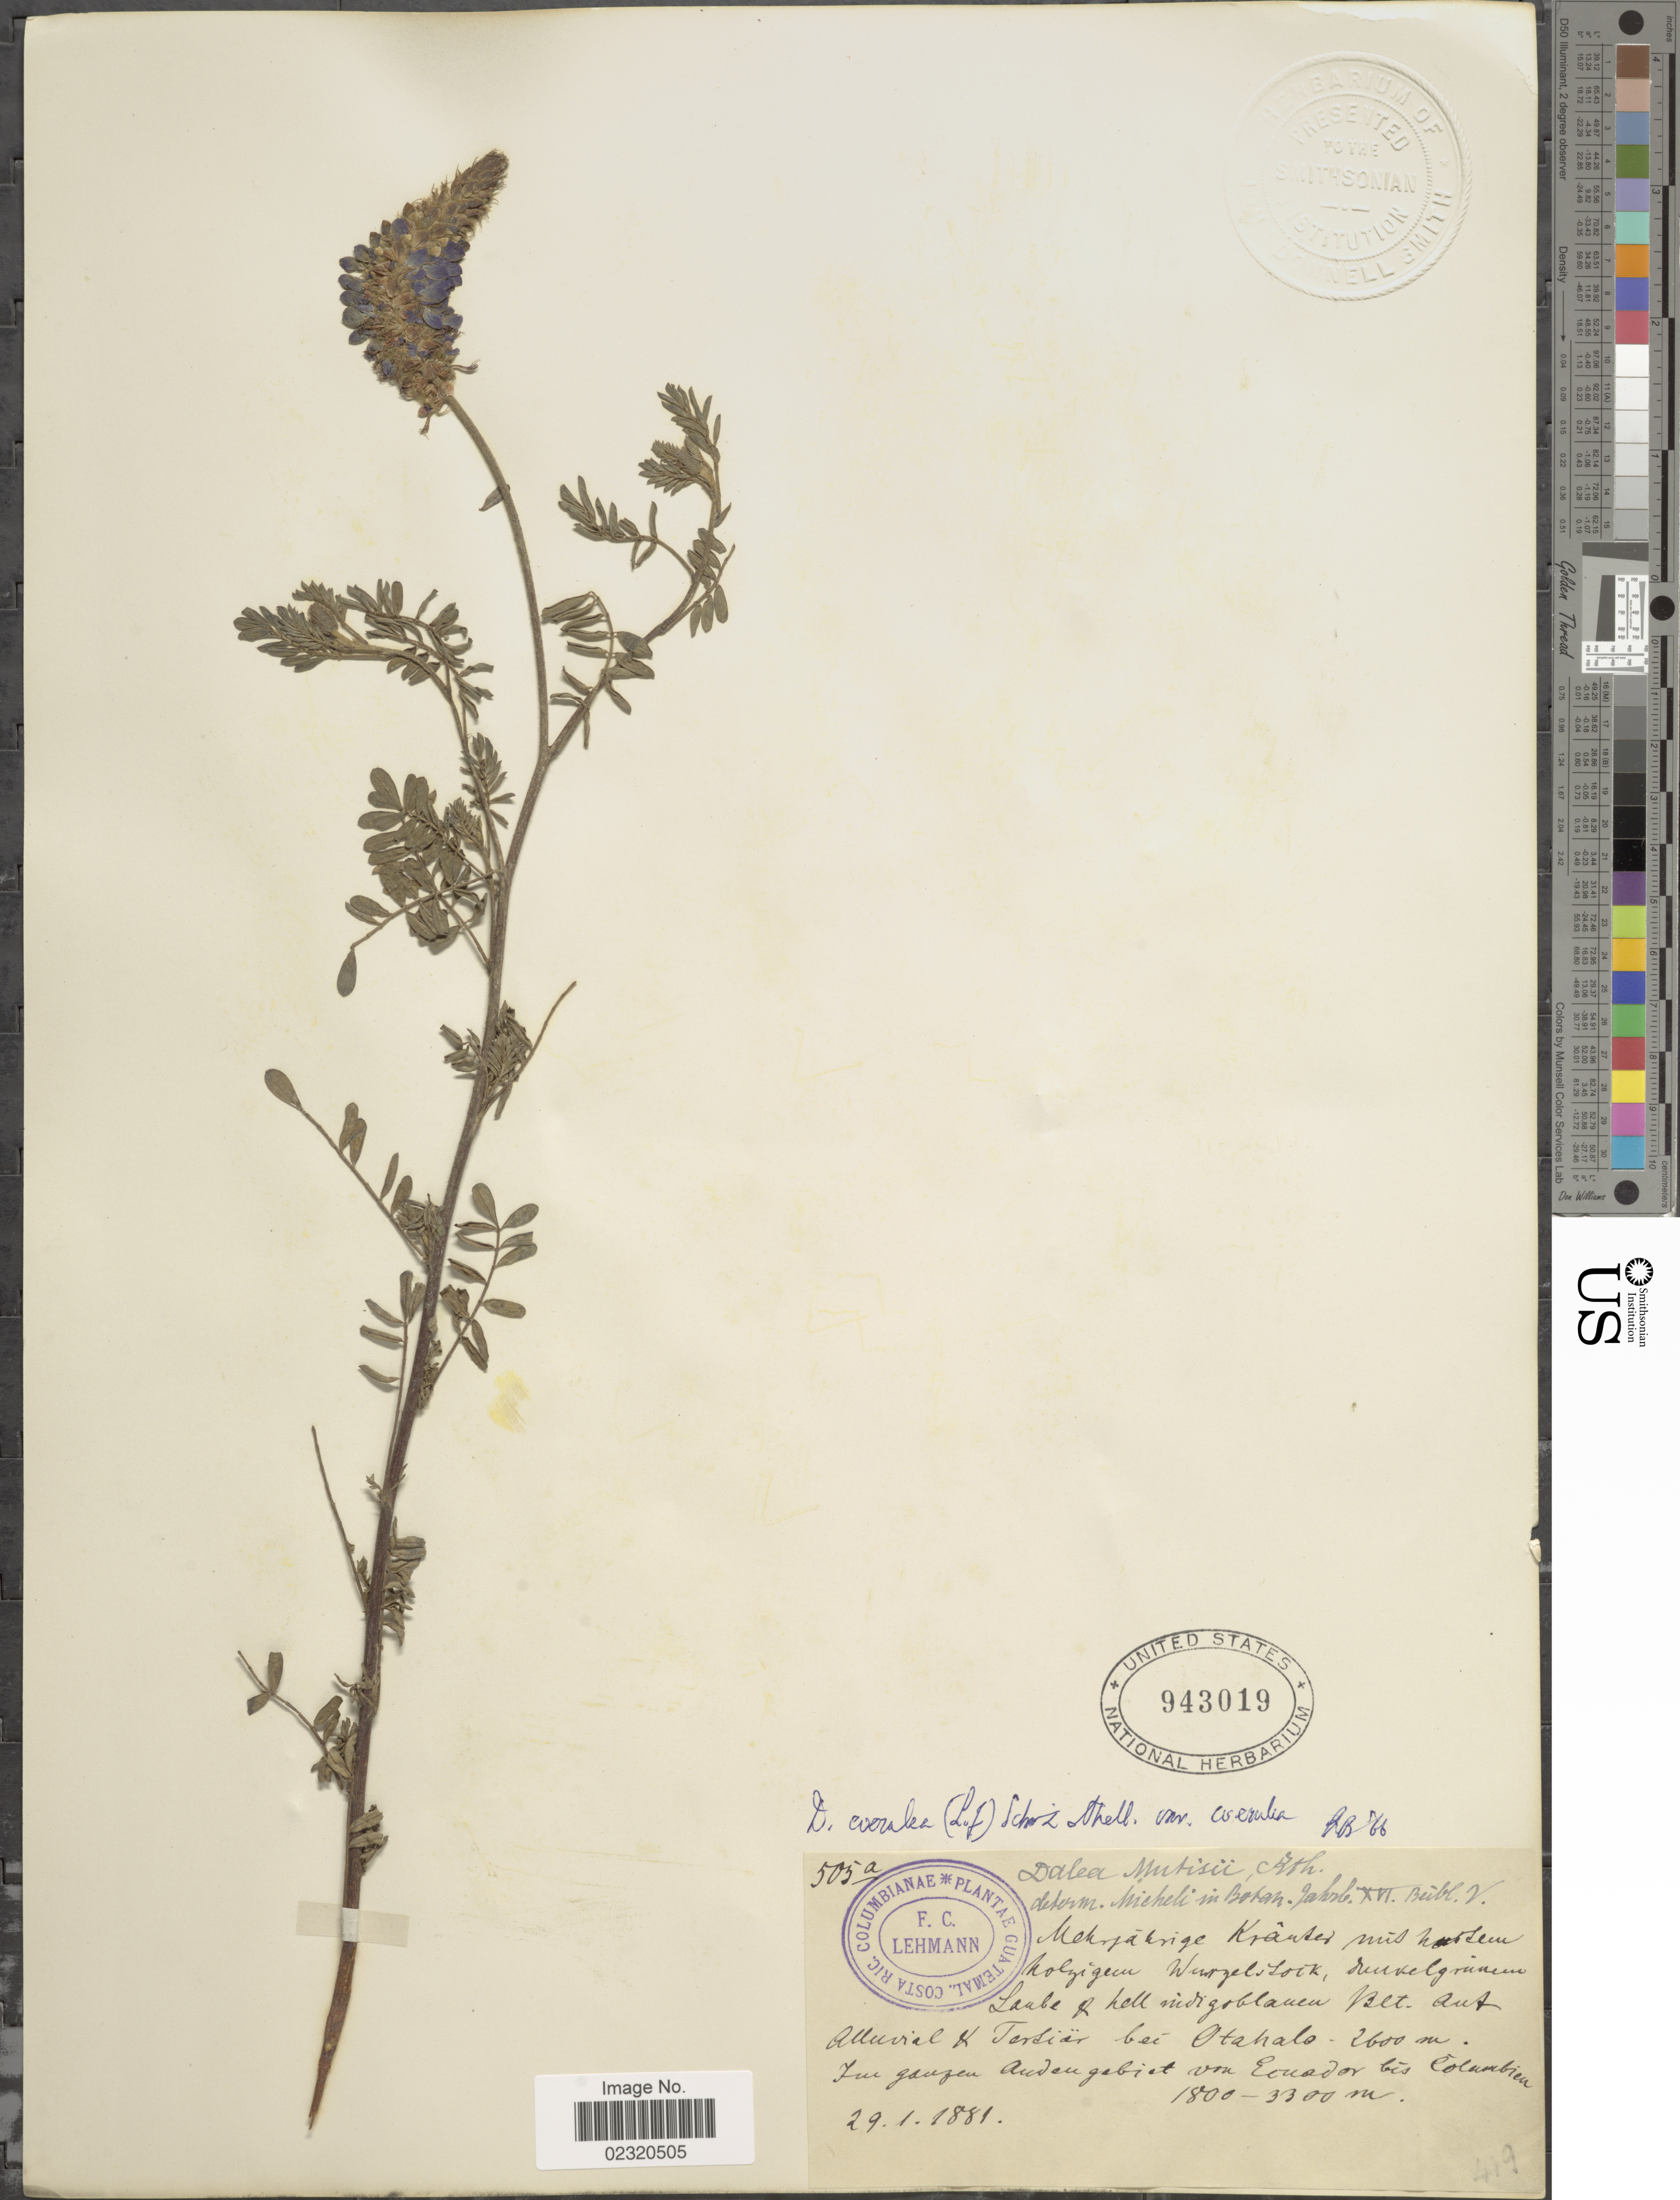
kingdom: Plantae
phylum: Tracheophyta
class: Magnoliopsida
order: Fabales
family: Fabaceae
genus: Dalea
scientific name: Dalea coerulea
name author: (L. f.) Schinz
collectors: F. C. Lehmann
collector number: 505a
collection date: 1881-01-29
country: Ecuador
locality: Otahalo, Ecuador bis Colombia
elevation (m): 1800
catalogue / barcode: US 943019